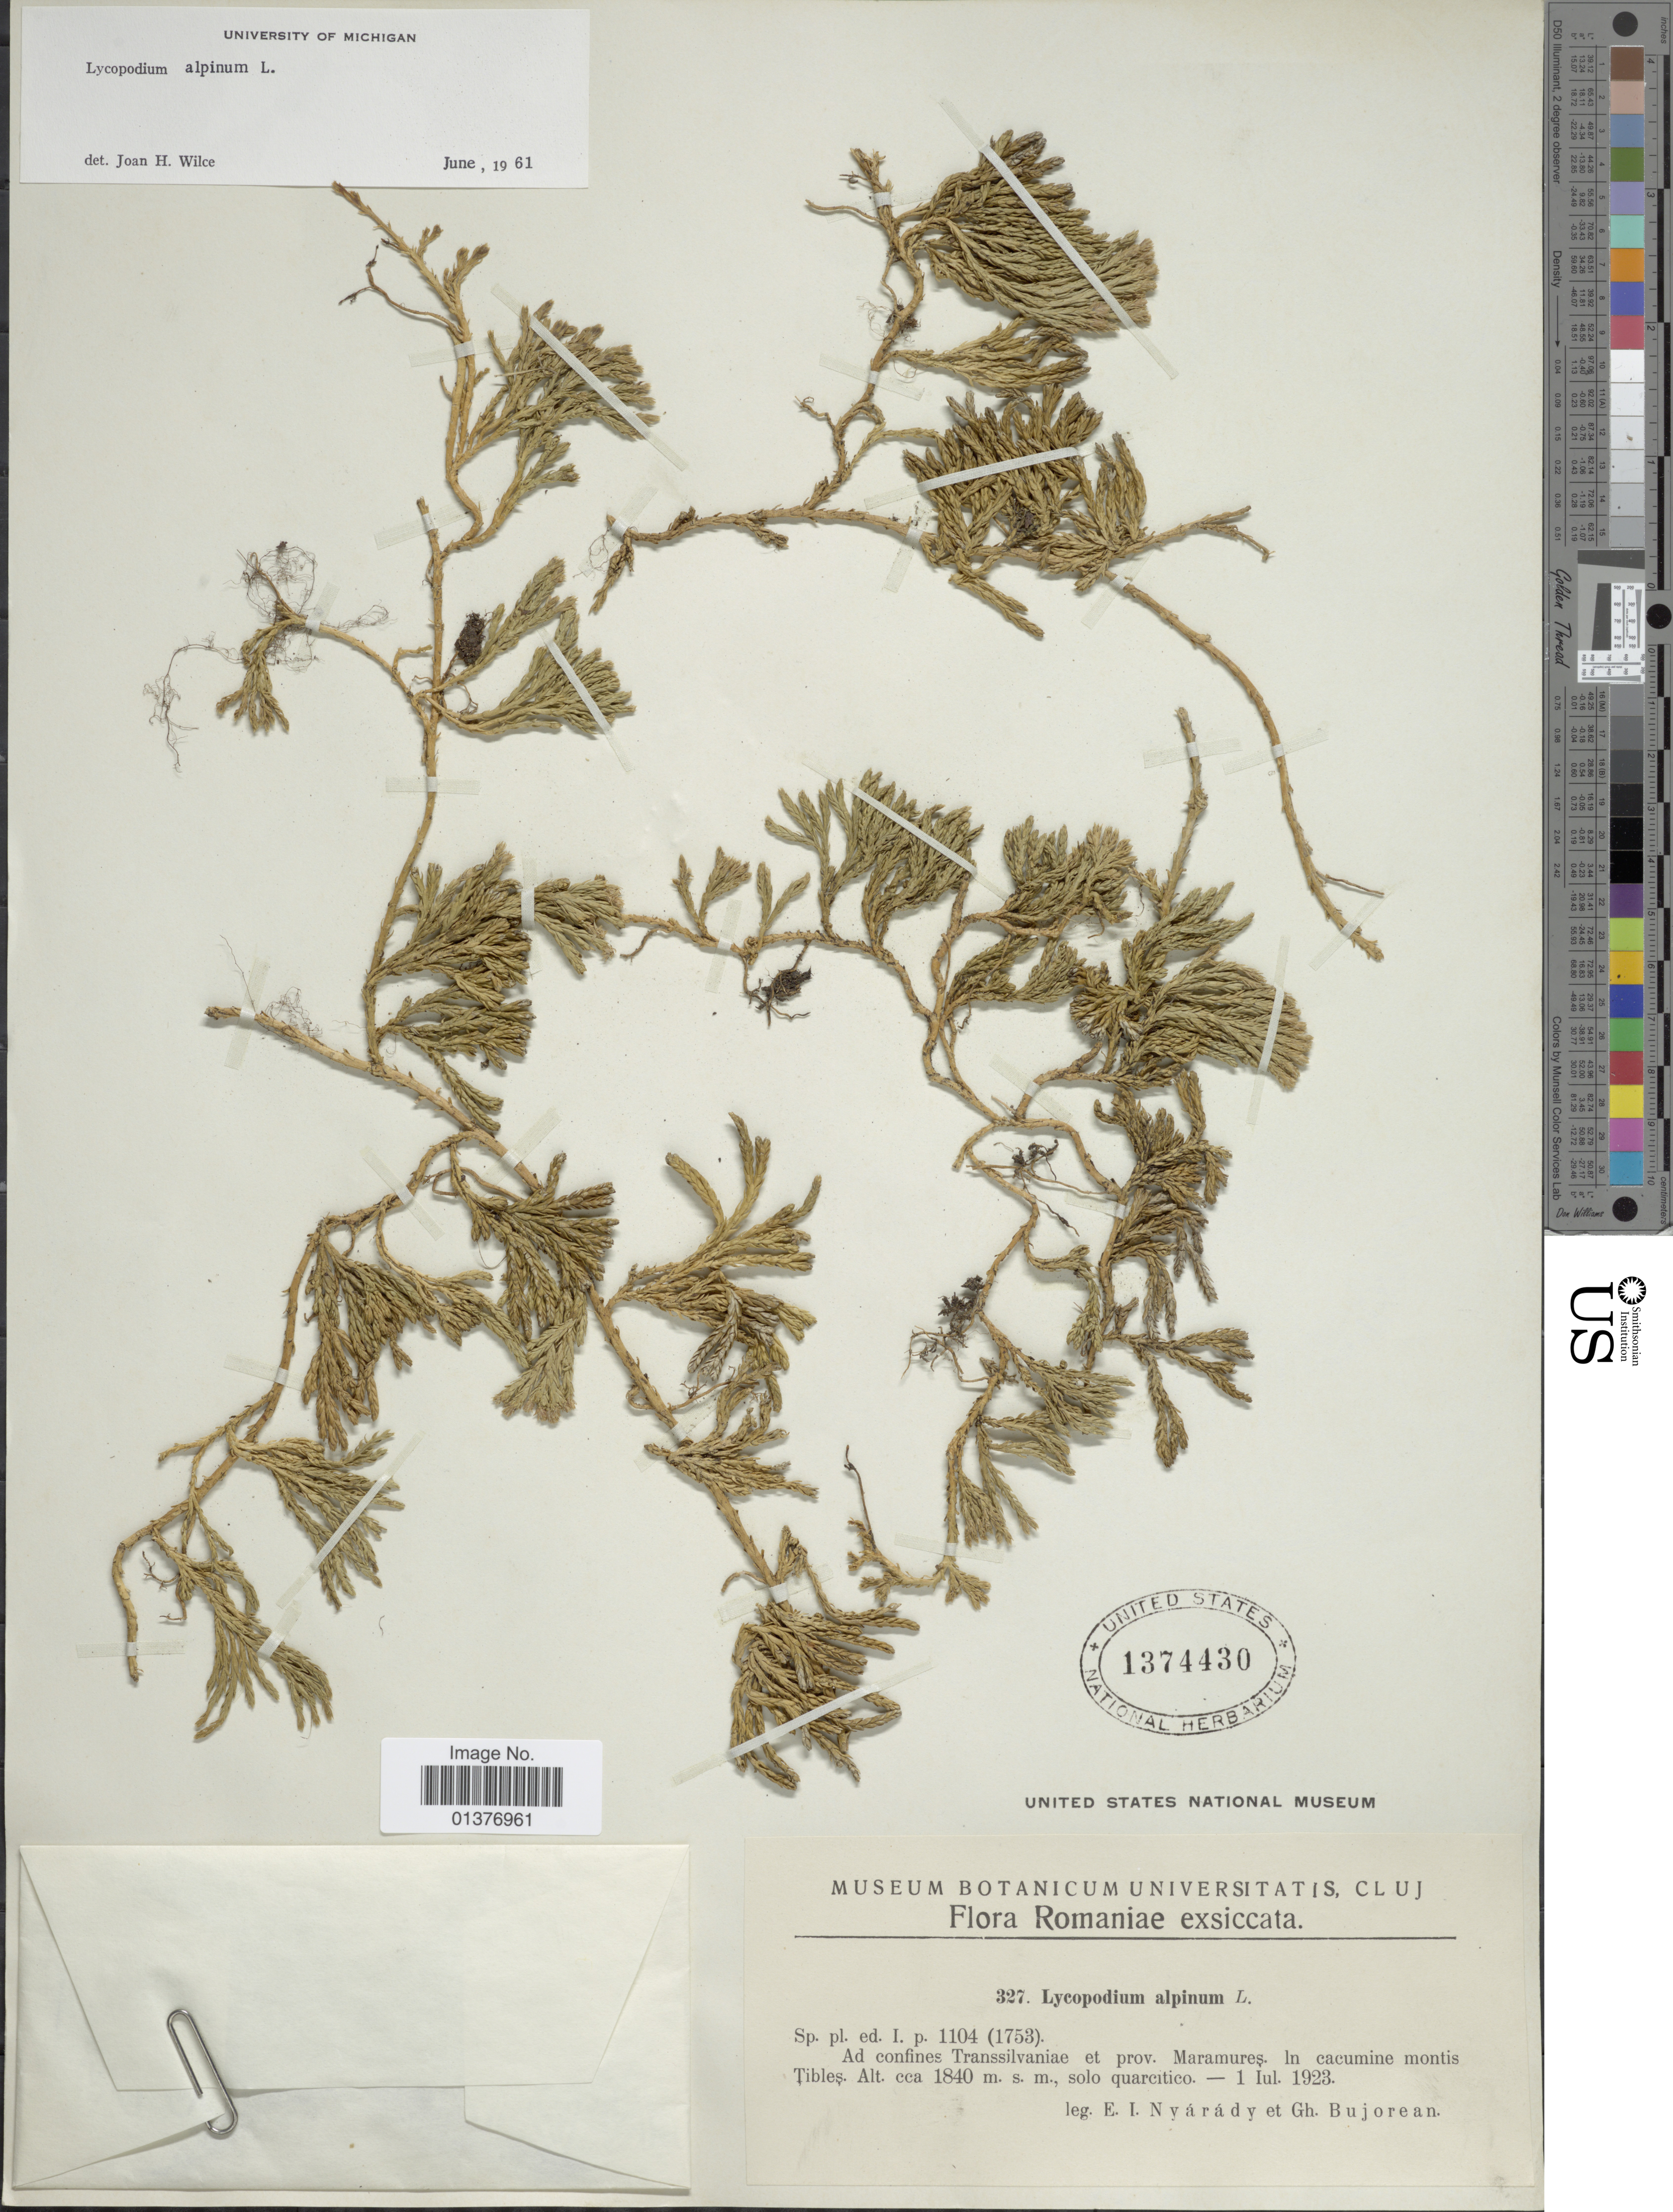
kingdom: Plantae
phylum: Tracheophyta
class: Lycopodiopsida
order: Lycopodiales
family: Lycopodiaceae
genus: Diphasiastrum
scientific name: Diphasiastrum alpinum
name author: (L.) Holub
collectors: E. Nyarady & G. Bujorean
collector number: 327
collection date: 1923-07-01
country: Romania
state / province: Maramures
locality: Ad confines Transsilvaniae et Prov. Maramures in cacumine montis Tibles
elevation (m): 1840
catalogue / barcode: US 1374430